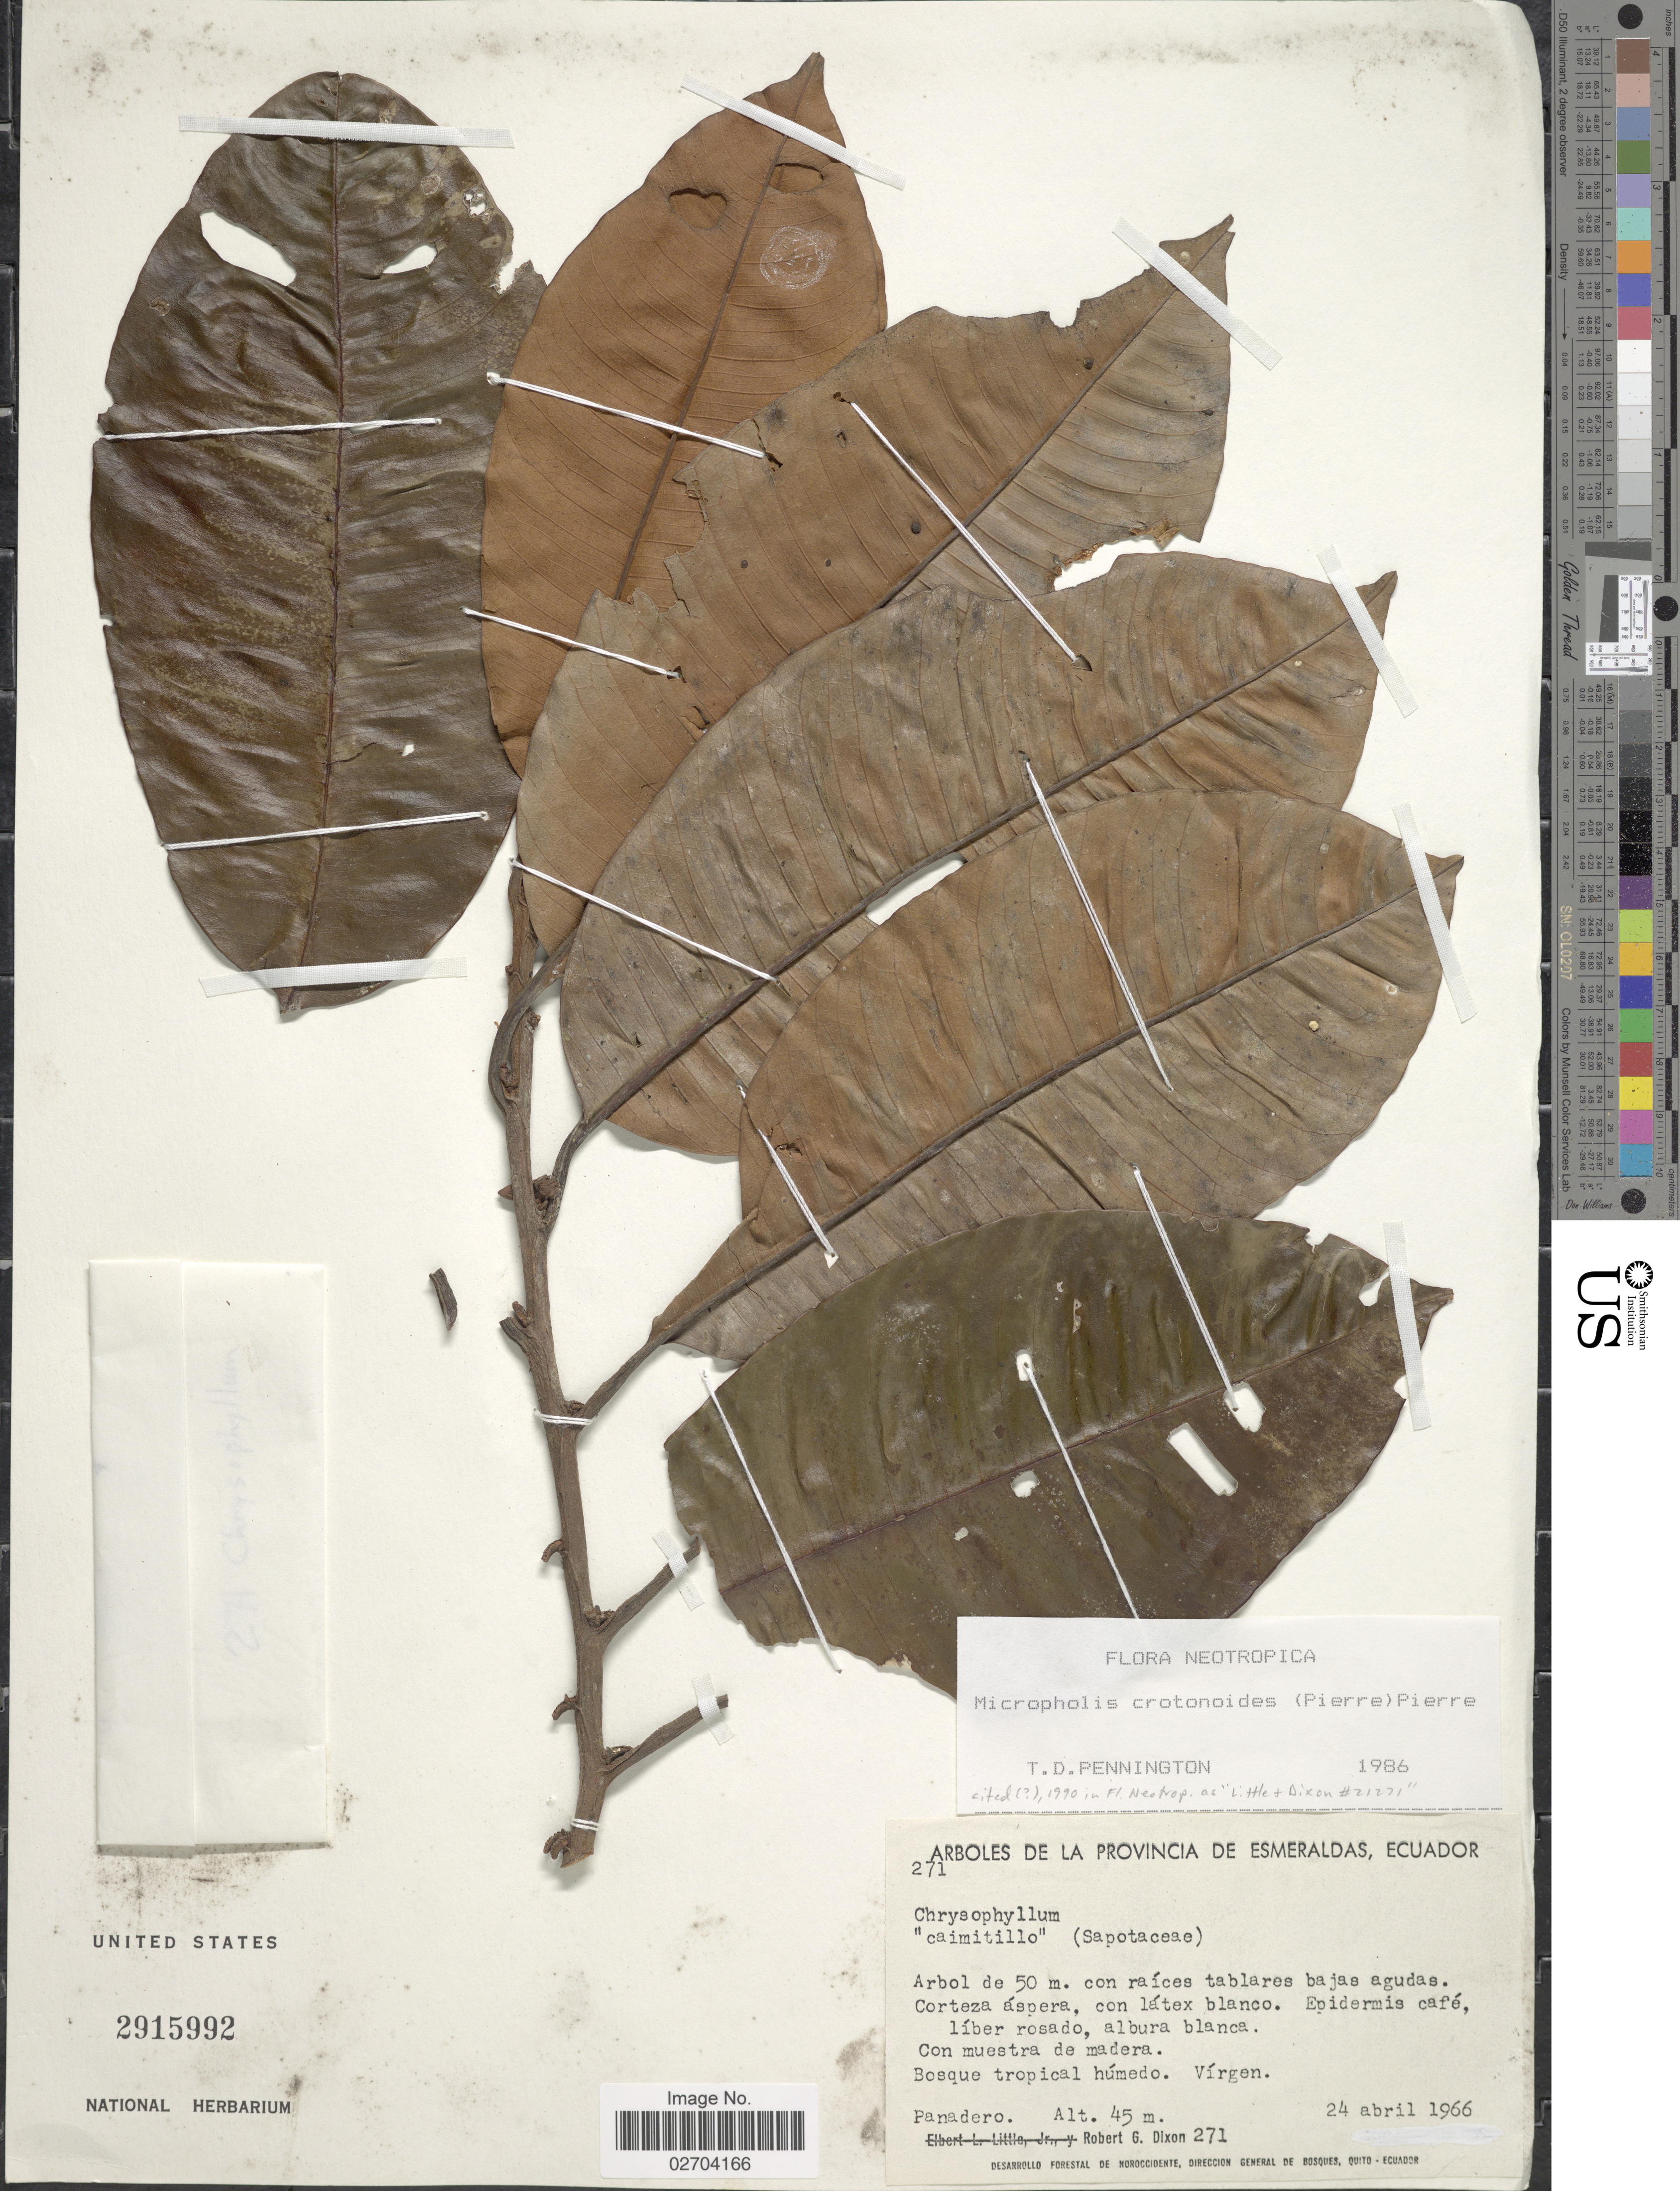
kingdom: Plantae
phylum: Tracheophyta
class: Magnoliopsida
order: Ericales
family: Sapotaceae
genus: Micropholis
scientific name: Micropholis crotonoides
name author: (Pierre) Pierre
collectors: R. G. Dixon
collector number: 271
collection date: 1966-04-24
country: Ecuador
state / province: Esmeraldas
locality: Bosque tropical húmedo. Vírgen. Panadero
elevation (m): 45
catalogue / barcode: US 2915992